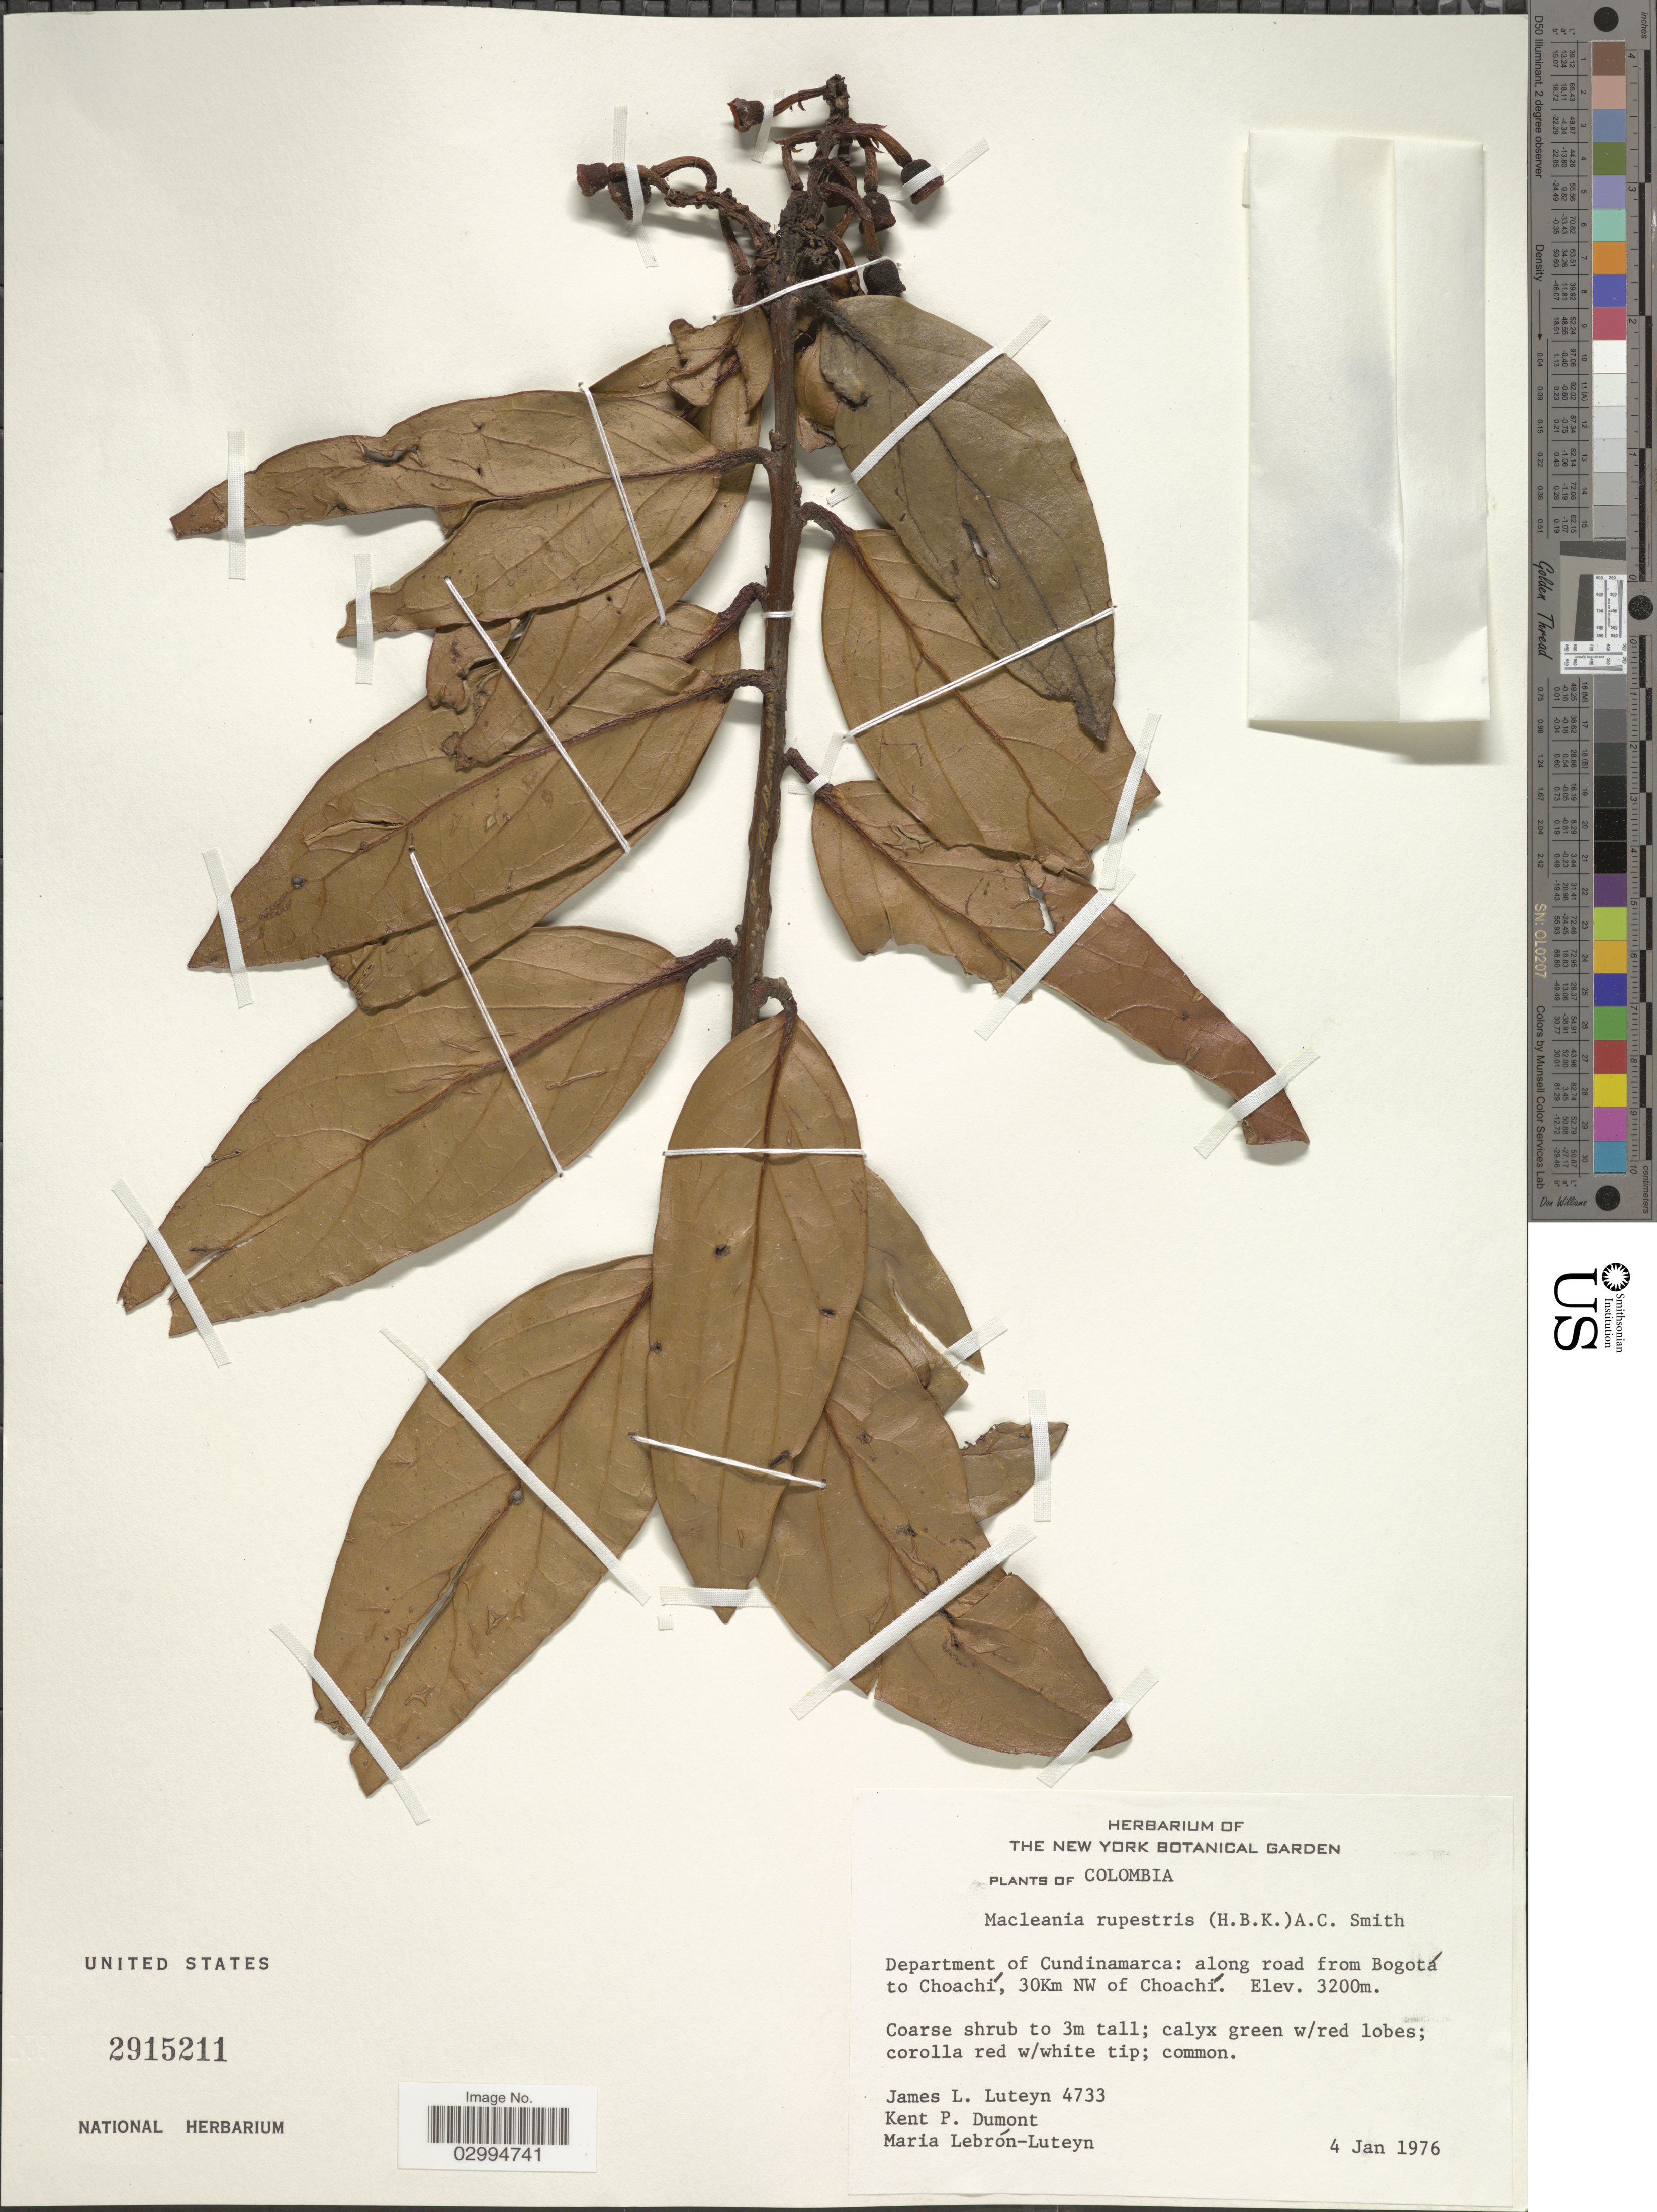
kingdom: Plantae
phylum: Tracheophyta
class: Magnoliopsida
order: Ericales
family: Ericaceae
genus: Macleania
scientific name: Macleania rupestris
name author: (Kunth) A.C. Sm.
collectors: J. L. Luteyn, K. P. Dumont & M. L. Lebrón-Luteyn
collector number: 4733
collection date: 1976-01-04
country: Colombia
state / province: Cundinamarca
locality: Department of Cundinamarca: along road from Bogotá to Choachí, 30Km NW of Choachí.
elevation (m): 3200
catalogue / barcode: US 2915211